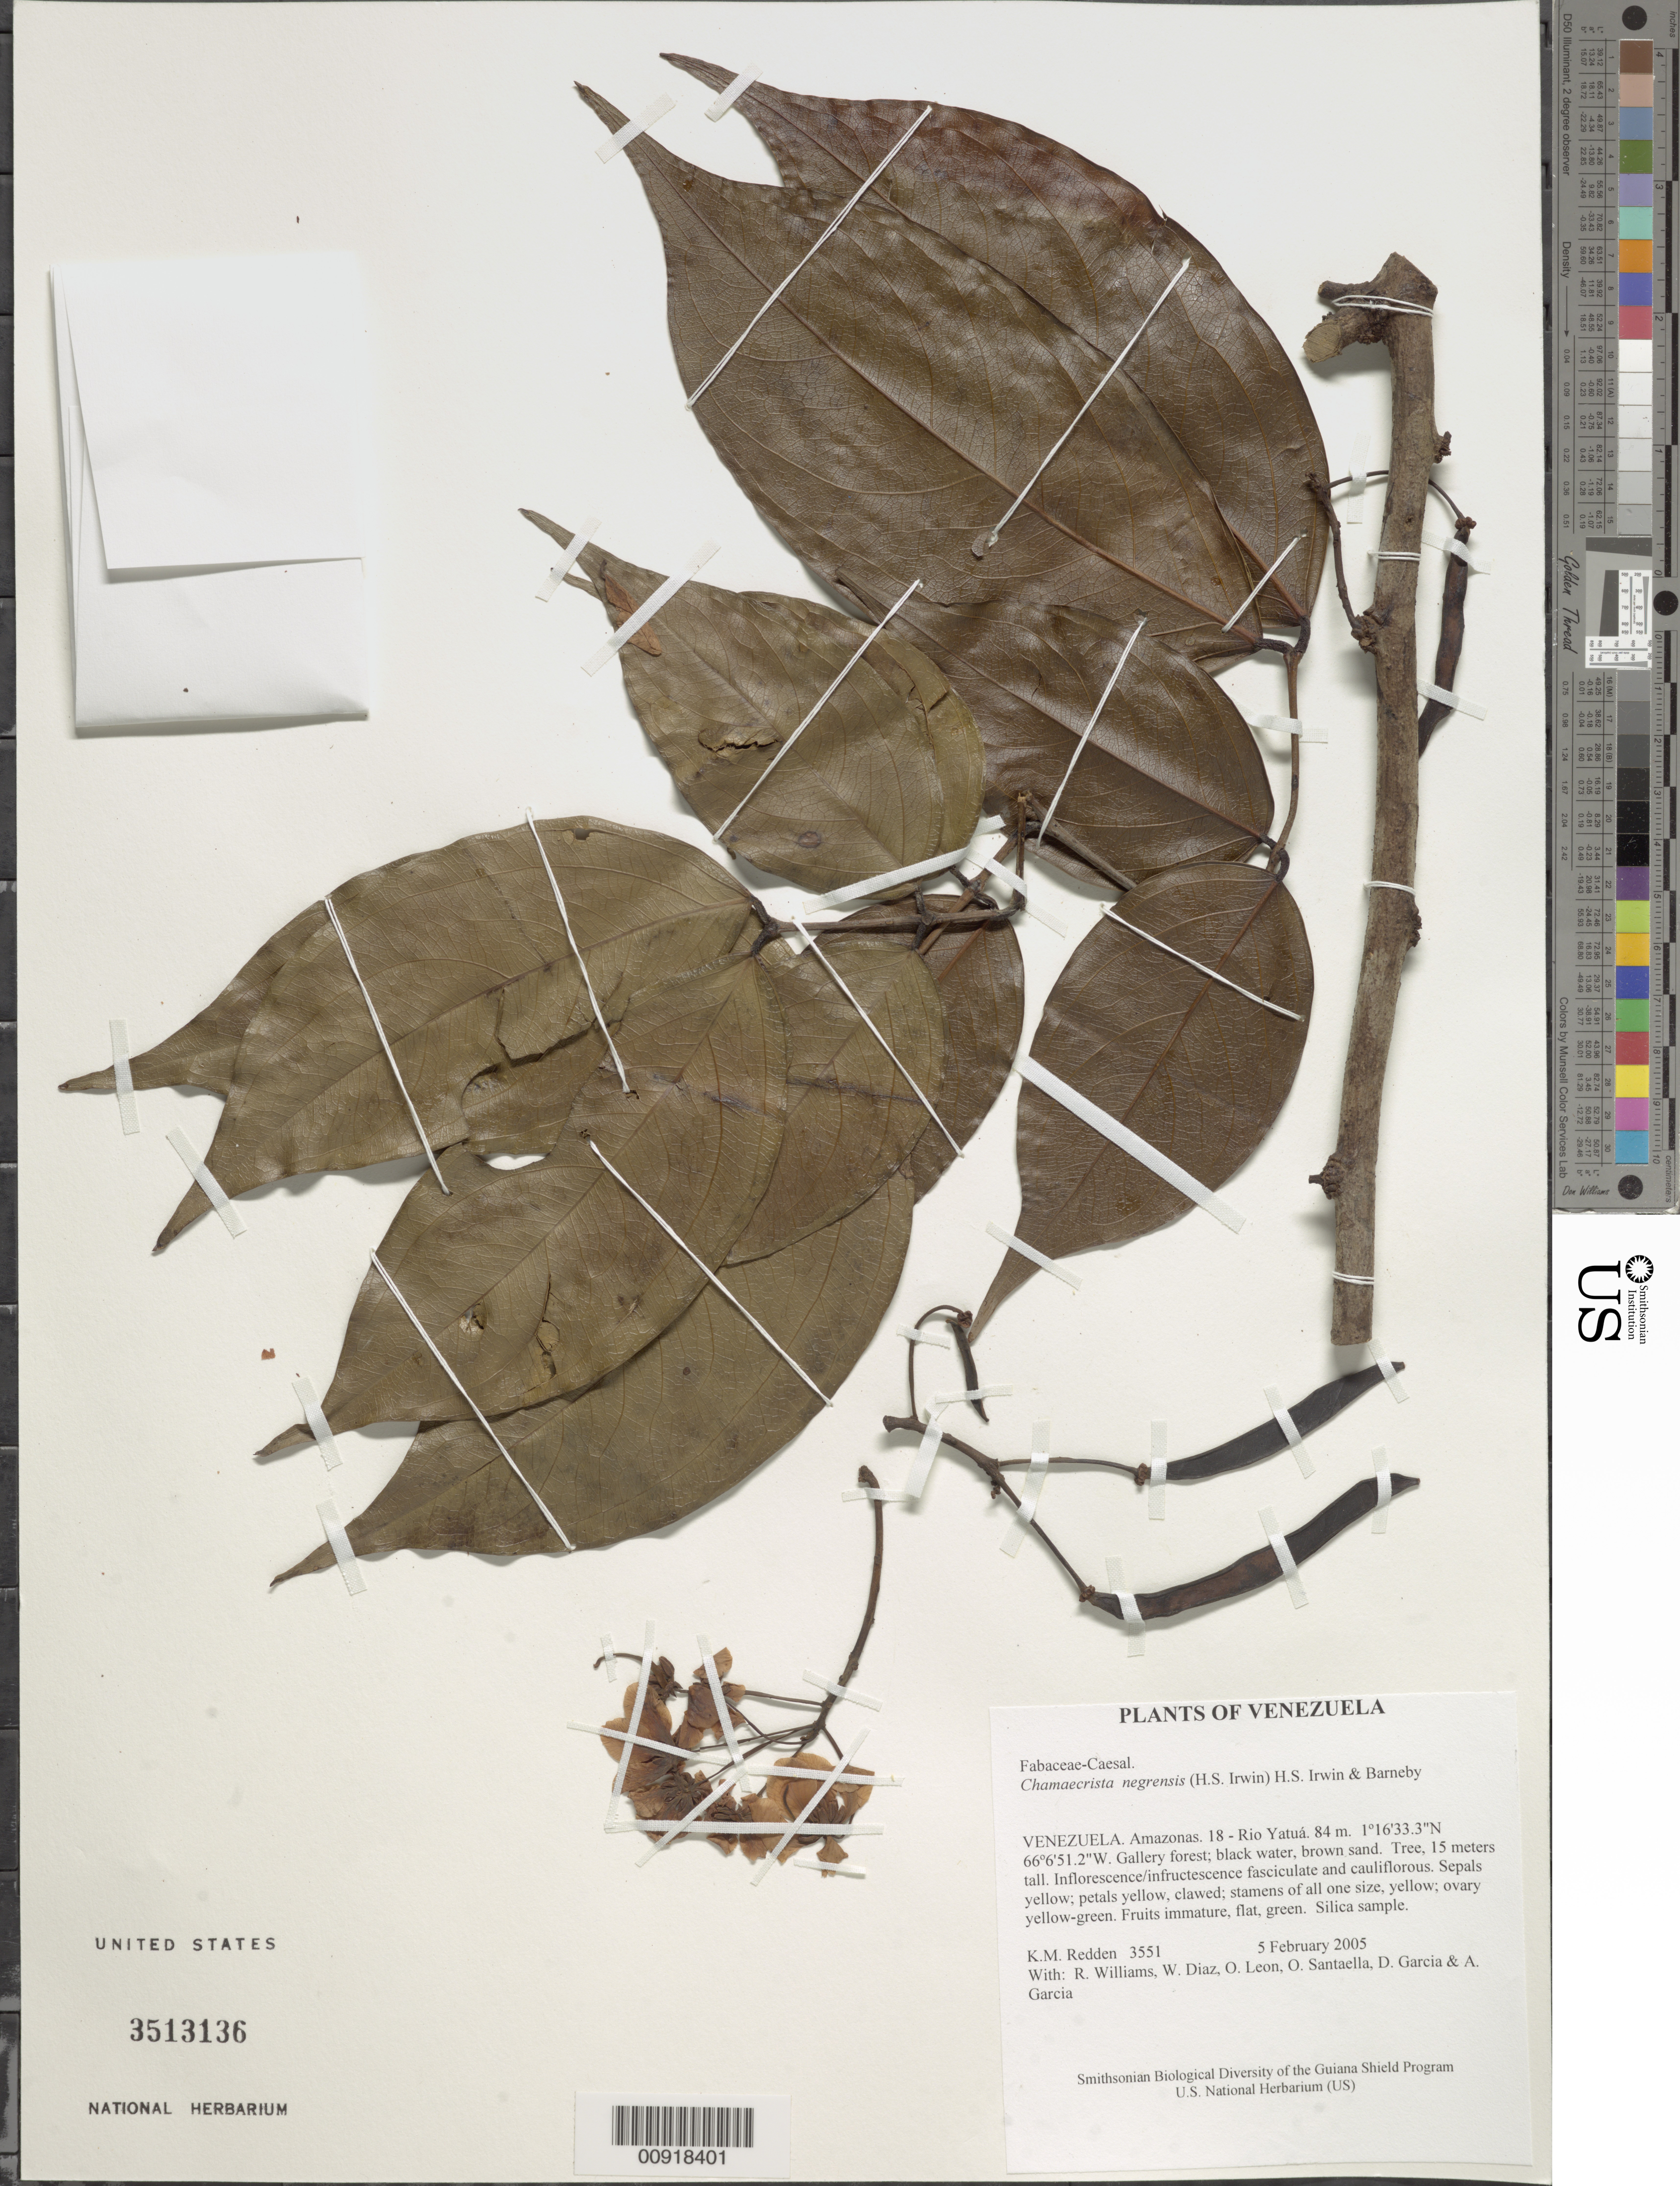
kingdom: Plantae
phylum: Tracheophyta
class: Magnoliopsida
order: Fabales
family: Fabaceae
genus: Chamaecrista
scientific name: Chamaecrista negrensis var. negrensis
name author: (H.S. Irwin) H.S. Irwin & Barneby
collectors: K. M. Redden, R. Williams, W. Díaz P., O. León, O. Santaella, D. Garcia & A. Garcia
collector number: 3551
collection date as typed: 5 February 2005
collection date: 2005-02-05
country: Venezuela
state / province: Amazonas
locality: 18 - Rio Yatuá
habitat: Gallery forest; black water, brown sand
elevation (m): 84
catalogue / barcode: US 3513136